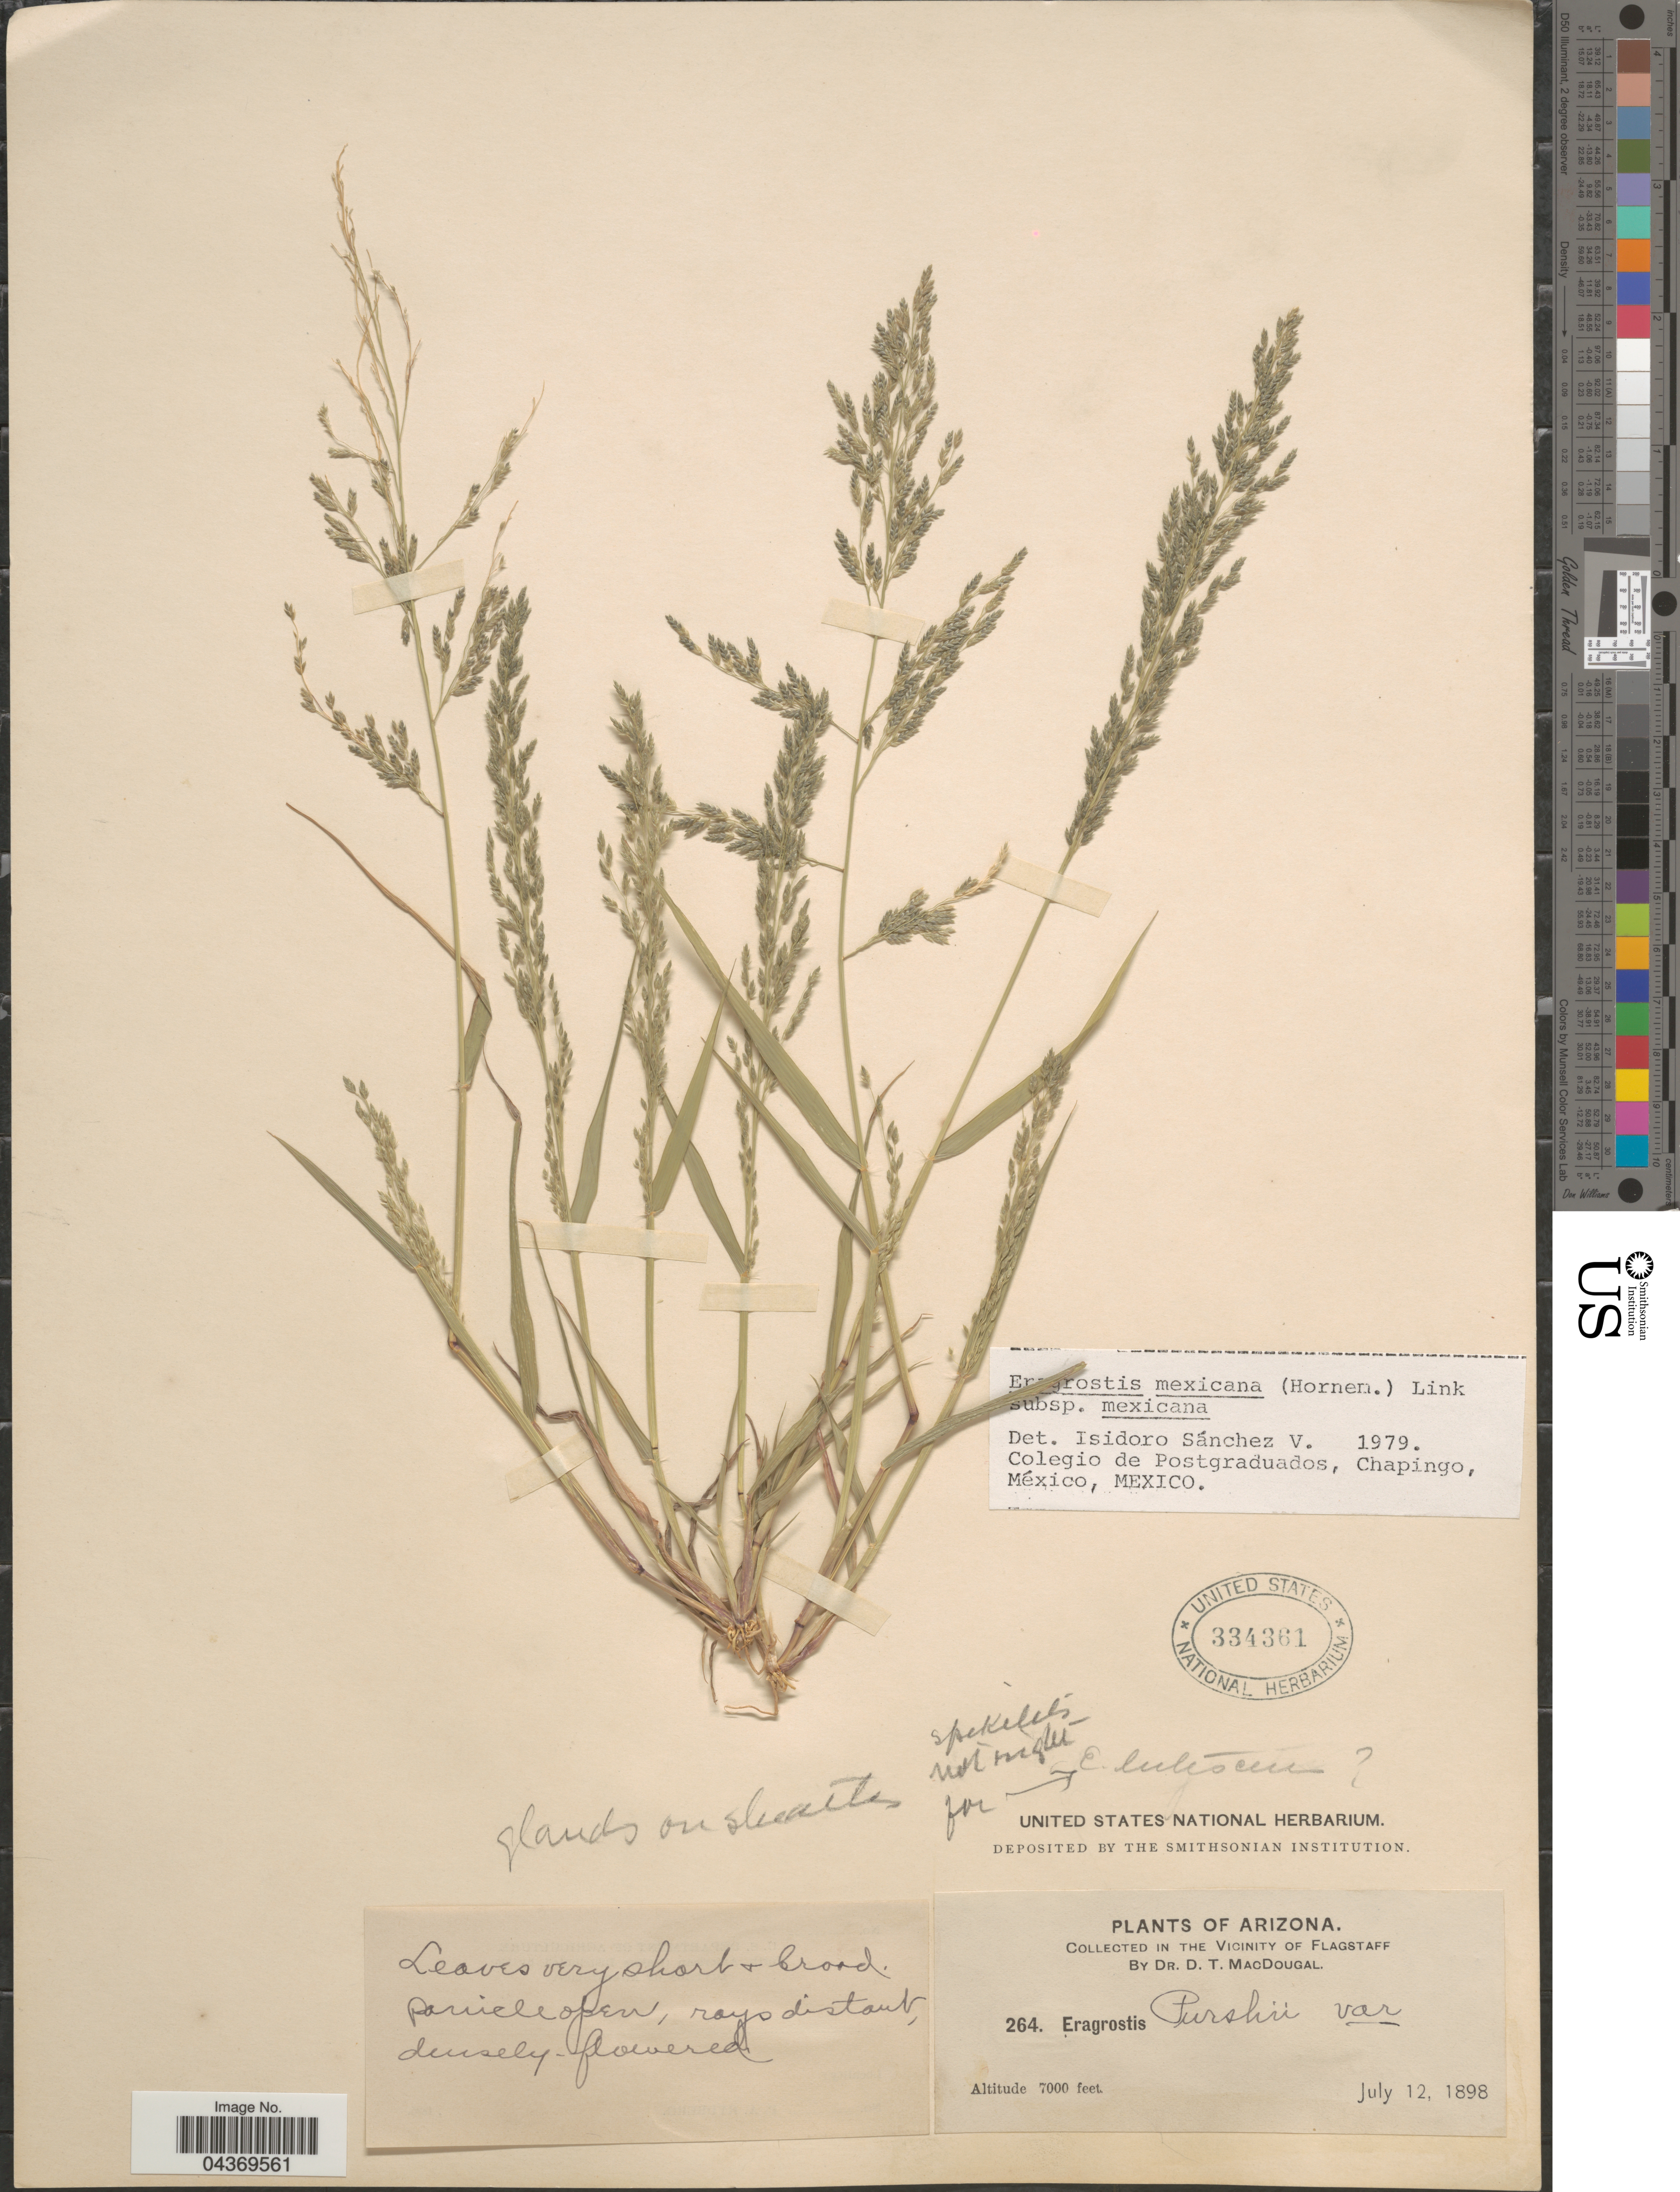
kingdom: Plantae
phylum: Tracheophyta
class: Liliopsida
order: Poales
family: Poaceae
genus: Eragrostis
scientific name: Eragrostis mexicana subsp. mexicana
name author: (Hornem.) Link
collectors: D. T. MacDougal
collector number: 264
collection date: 1898-07-12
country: United States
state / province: Arizona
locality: In the Vicinity of Flagstaff.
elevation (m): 2134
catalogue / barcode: US 334361